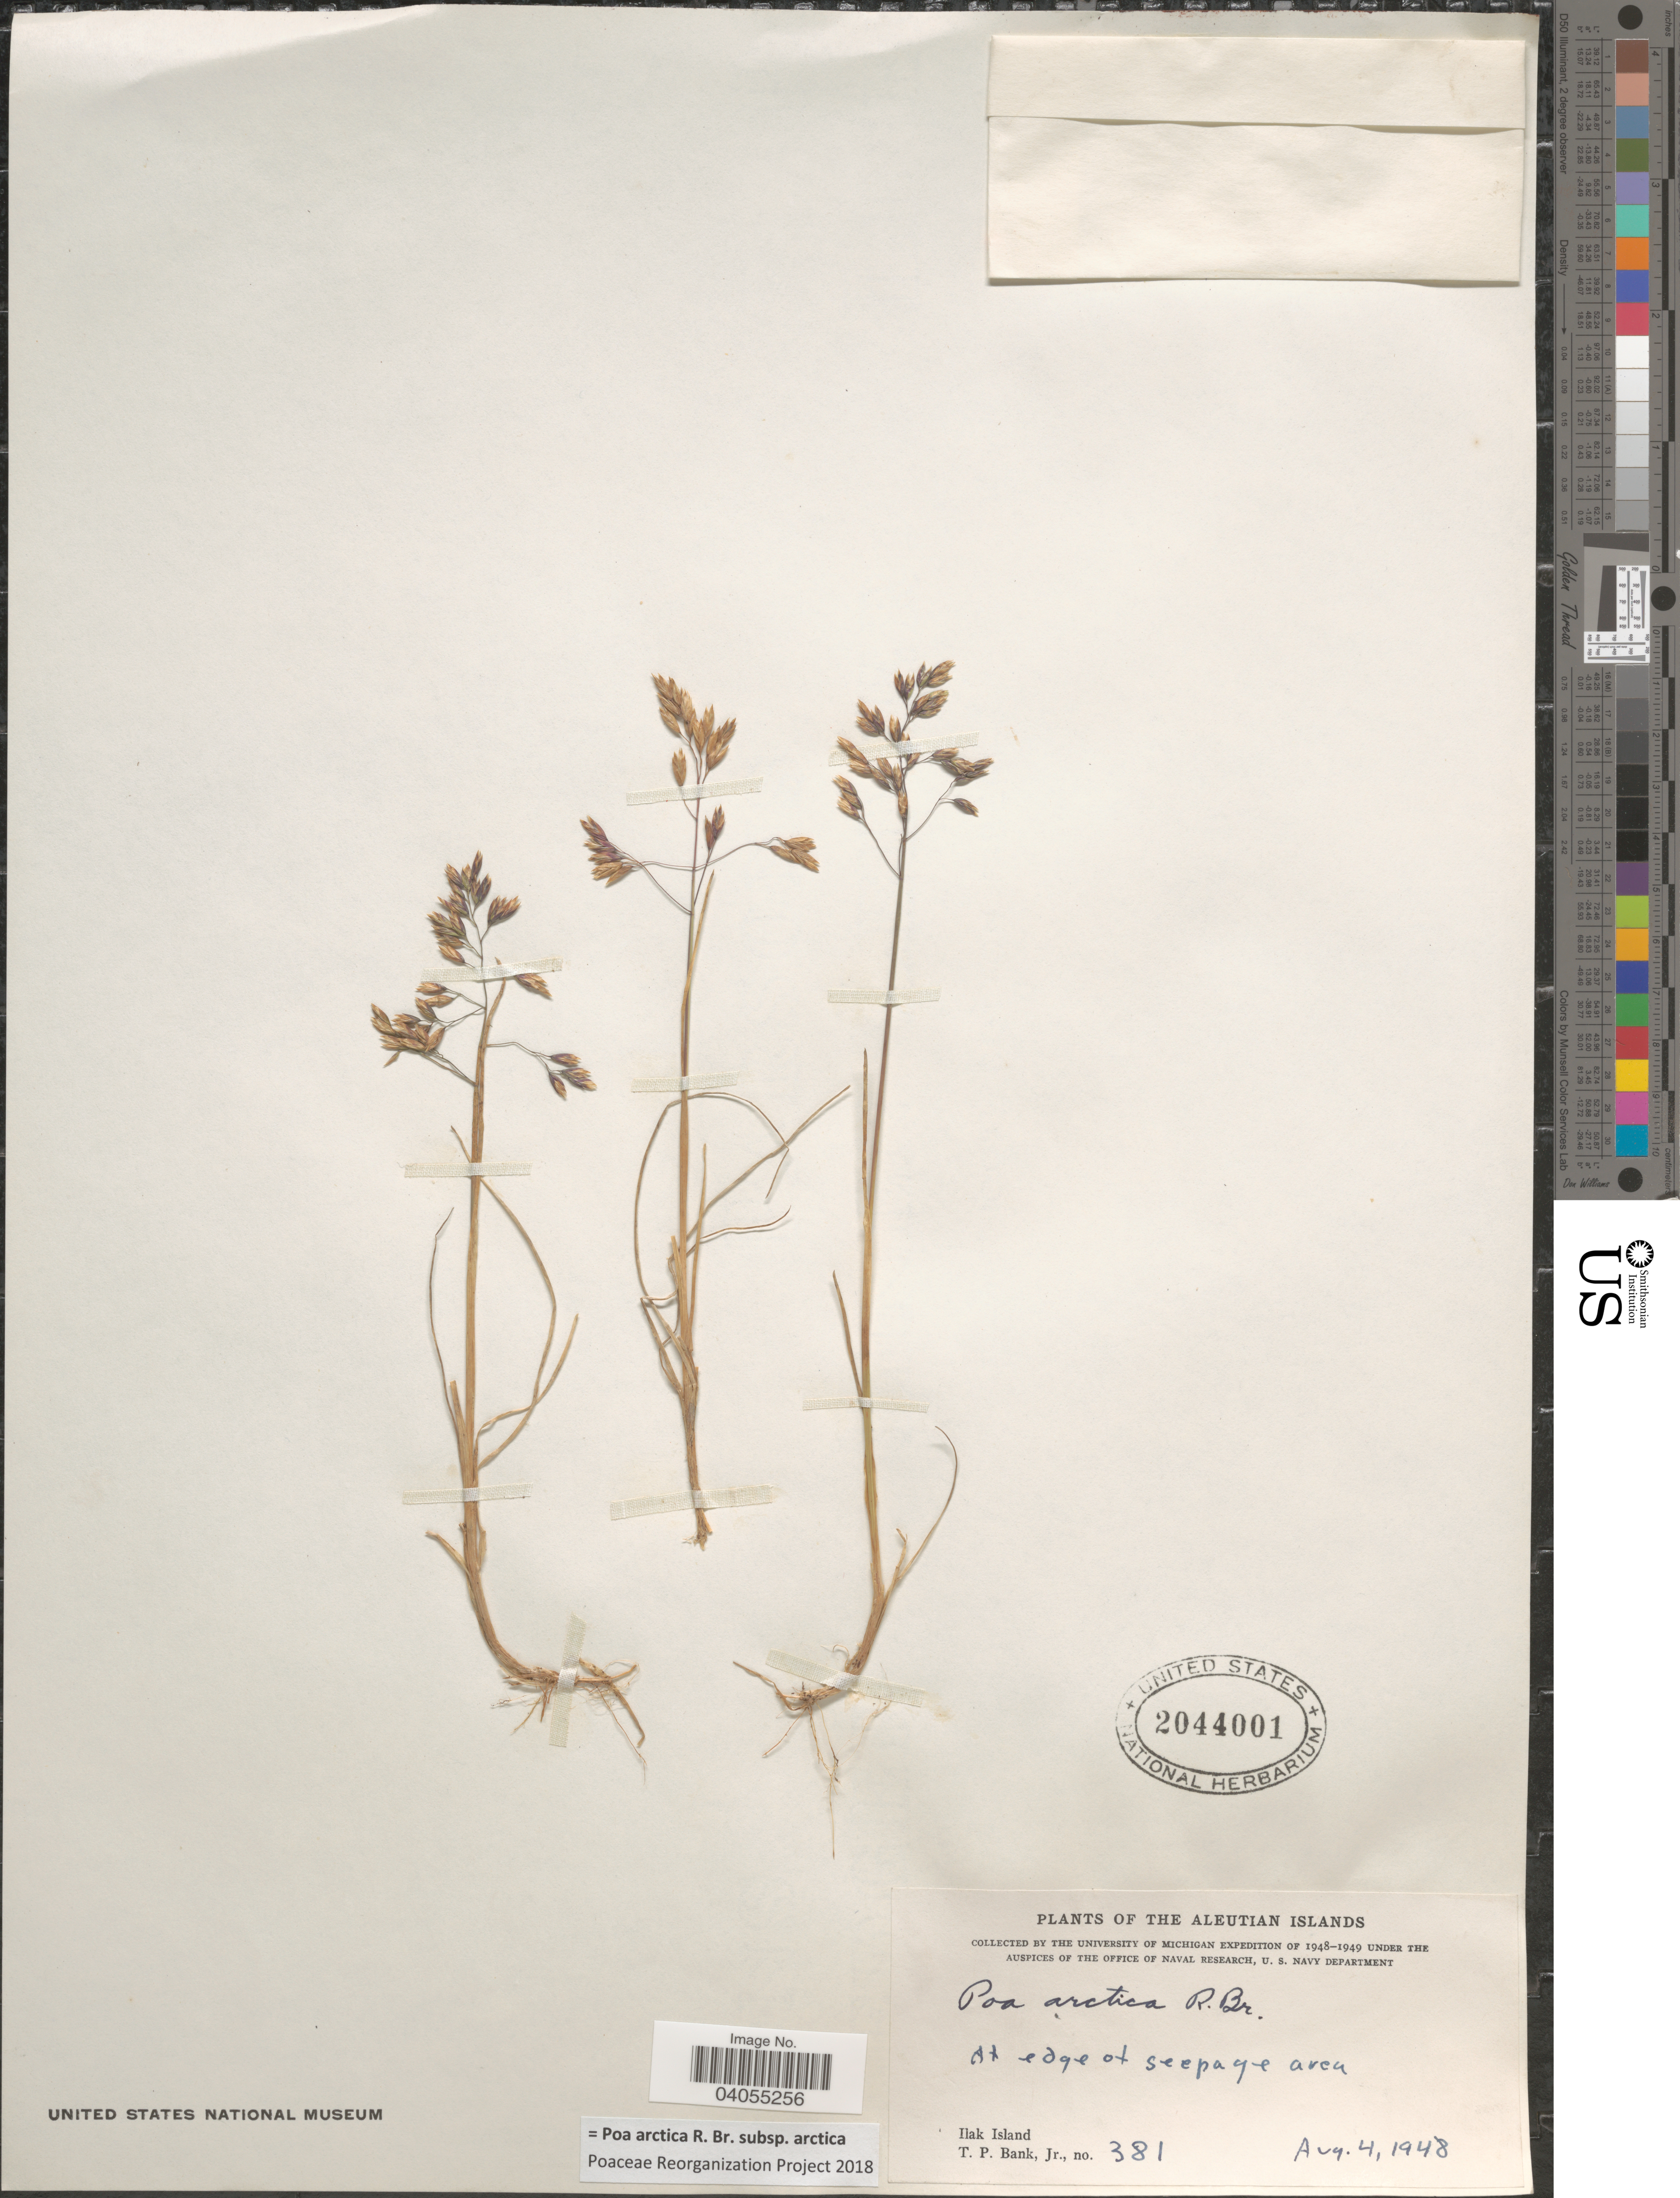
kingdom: Plantae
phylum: Tracheophyta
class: Liliopsida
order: Poales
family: Poaceae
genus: Poa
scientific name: Poa arctica subsp. arctica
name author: R. Br.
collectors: T. Bank Jr.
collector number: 381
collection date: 1948-08-04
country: United States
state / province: Alaska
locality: Aleutian Island. At edge of seepage area. Ilak Island.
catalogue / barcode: US 2044001